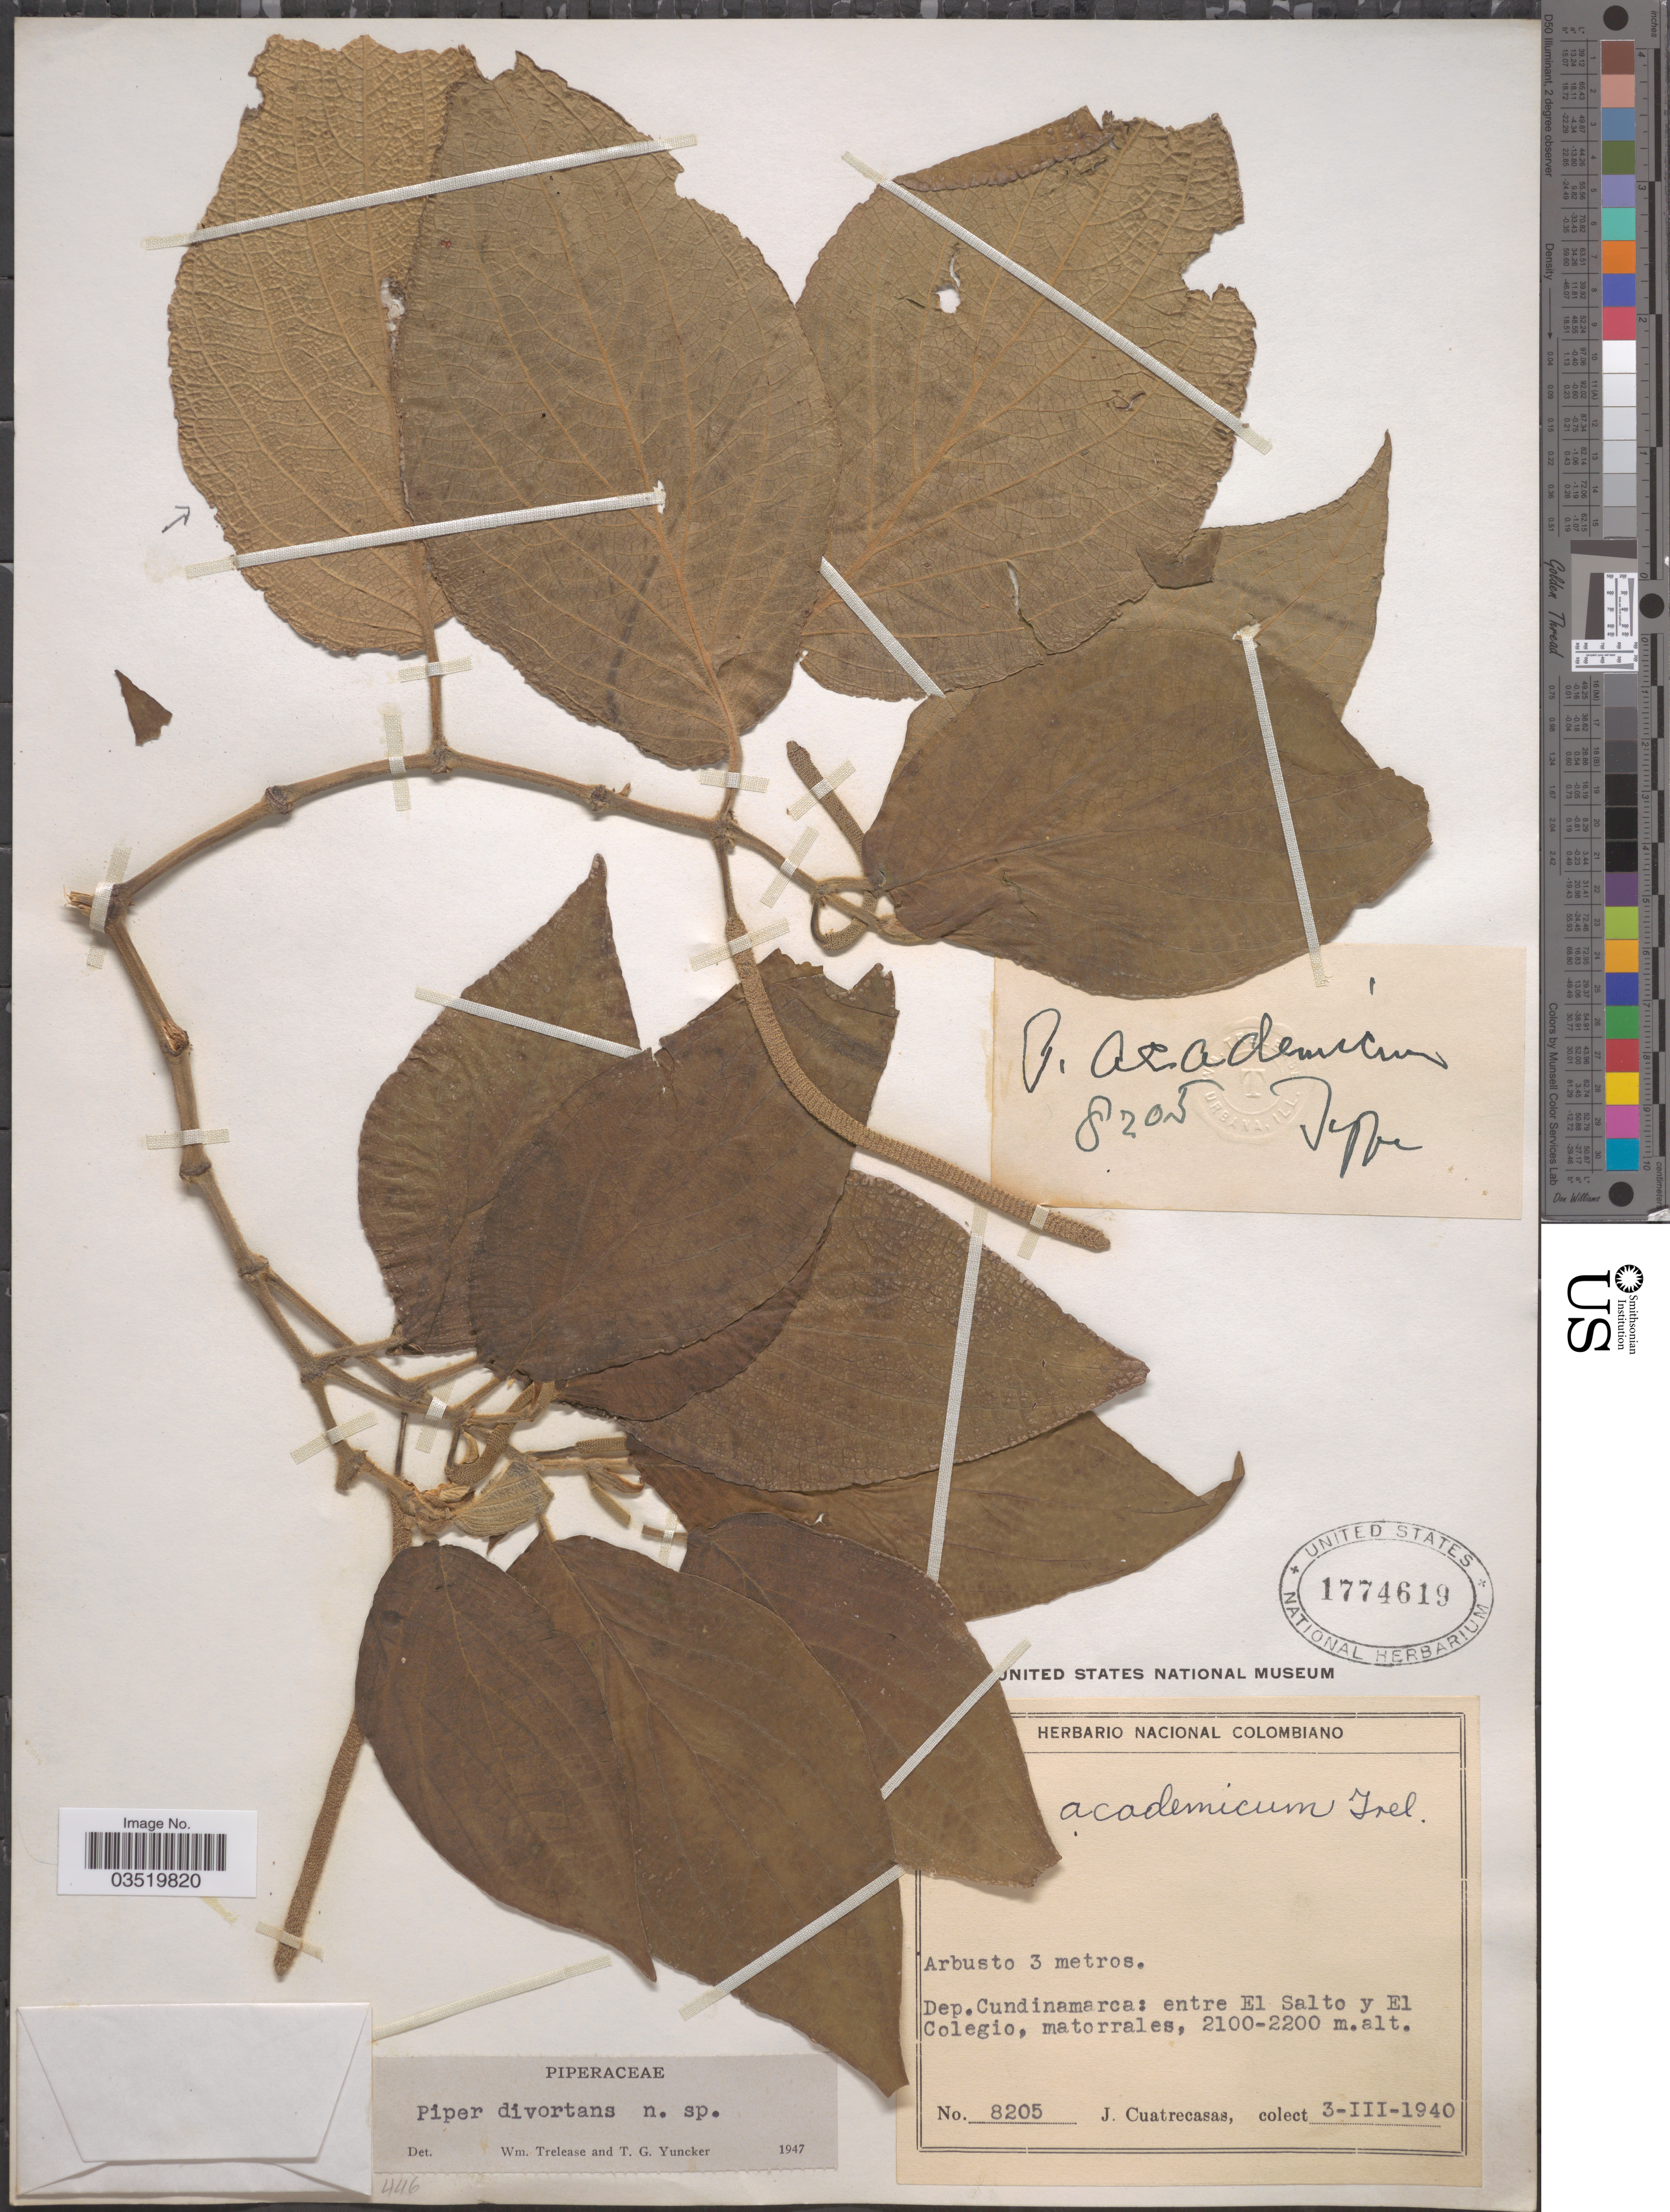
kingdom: Plantae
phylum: Tracheophyta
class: Magnoliopsida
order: Piperales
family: Piperaceae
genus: Piper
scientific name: Piper divortans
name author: Trel. & Yunck.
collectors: J. Cuatrecasas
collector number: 8205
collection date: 1940-03-03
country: Colombia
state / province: Cundinamarca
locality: Dep. Cundinamarca: entre El Salto y El Colegio.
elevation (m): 2100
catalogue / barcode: US 1774619